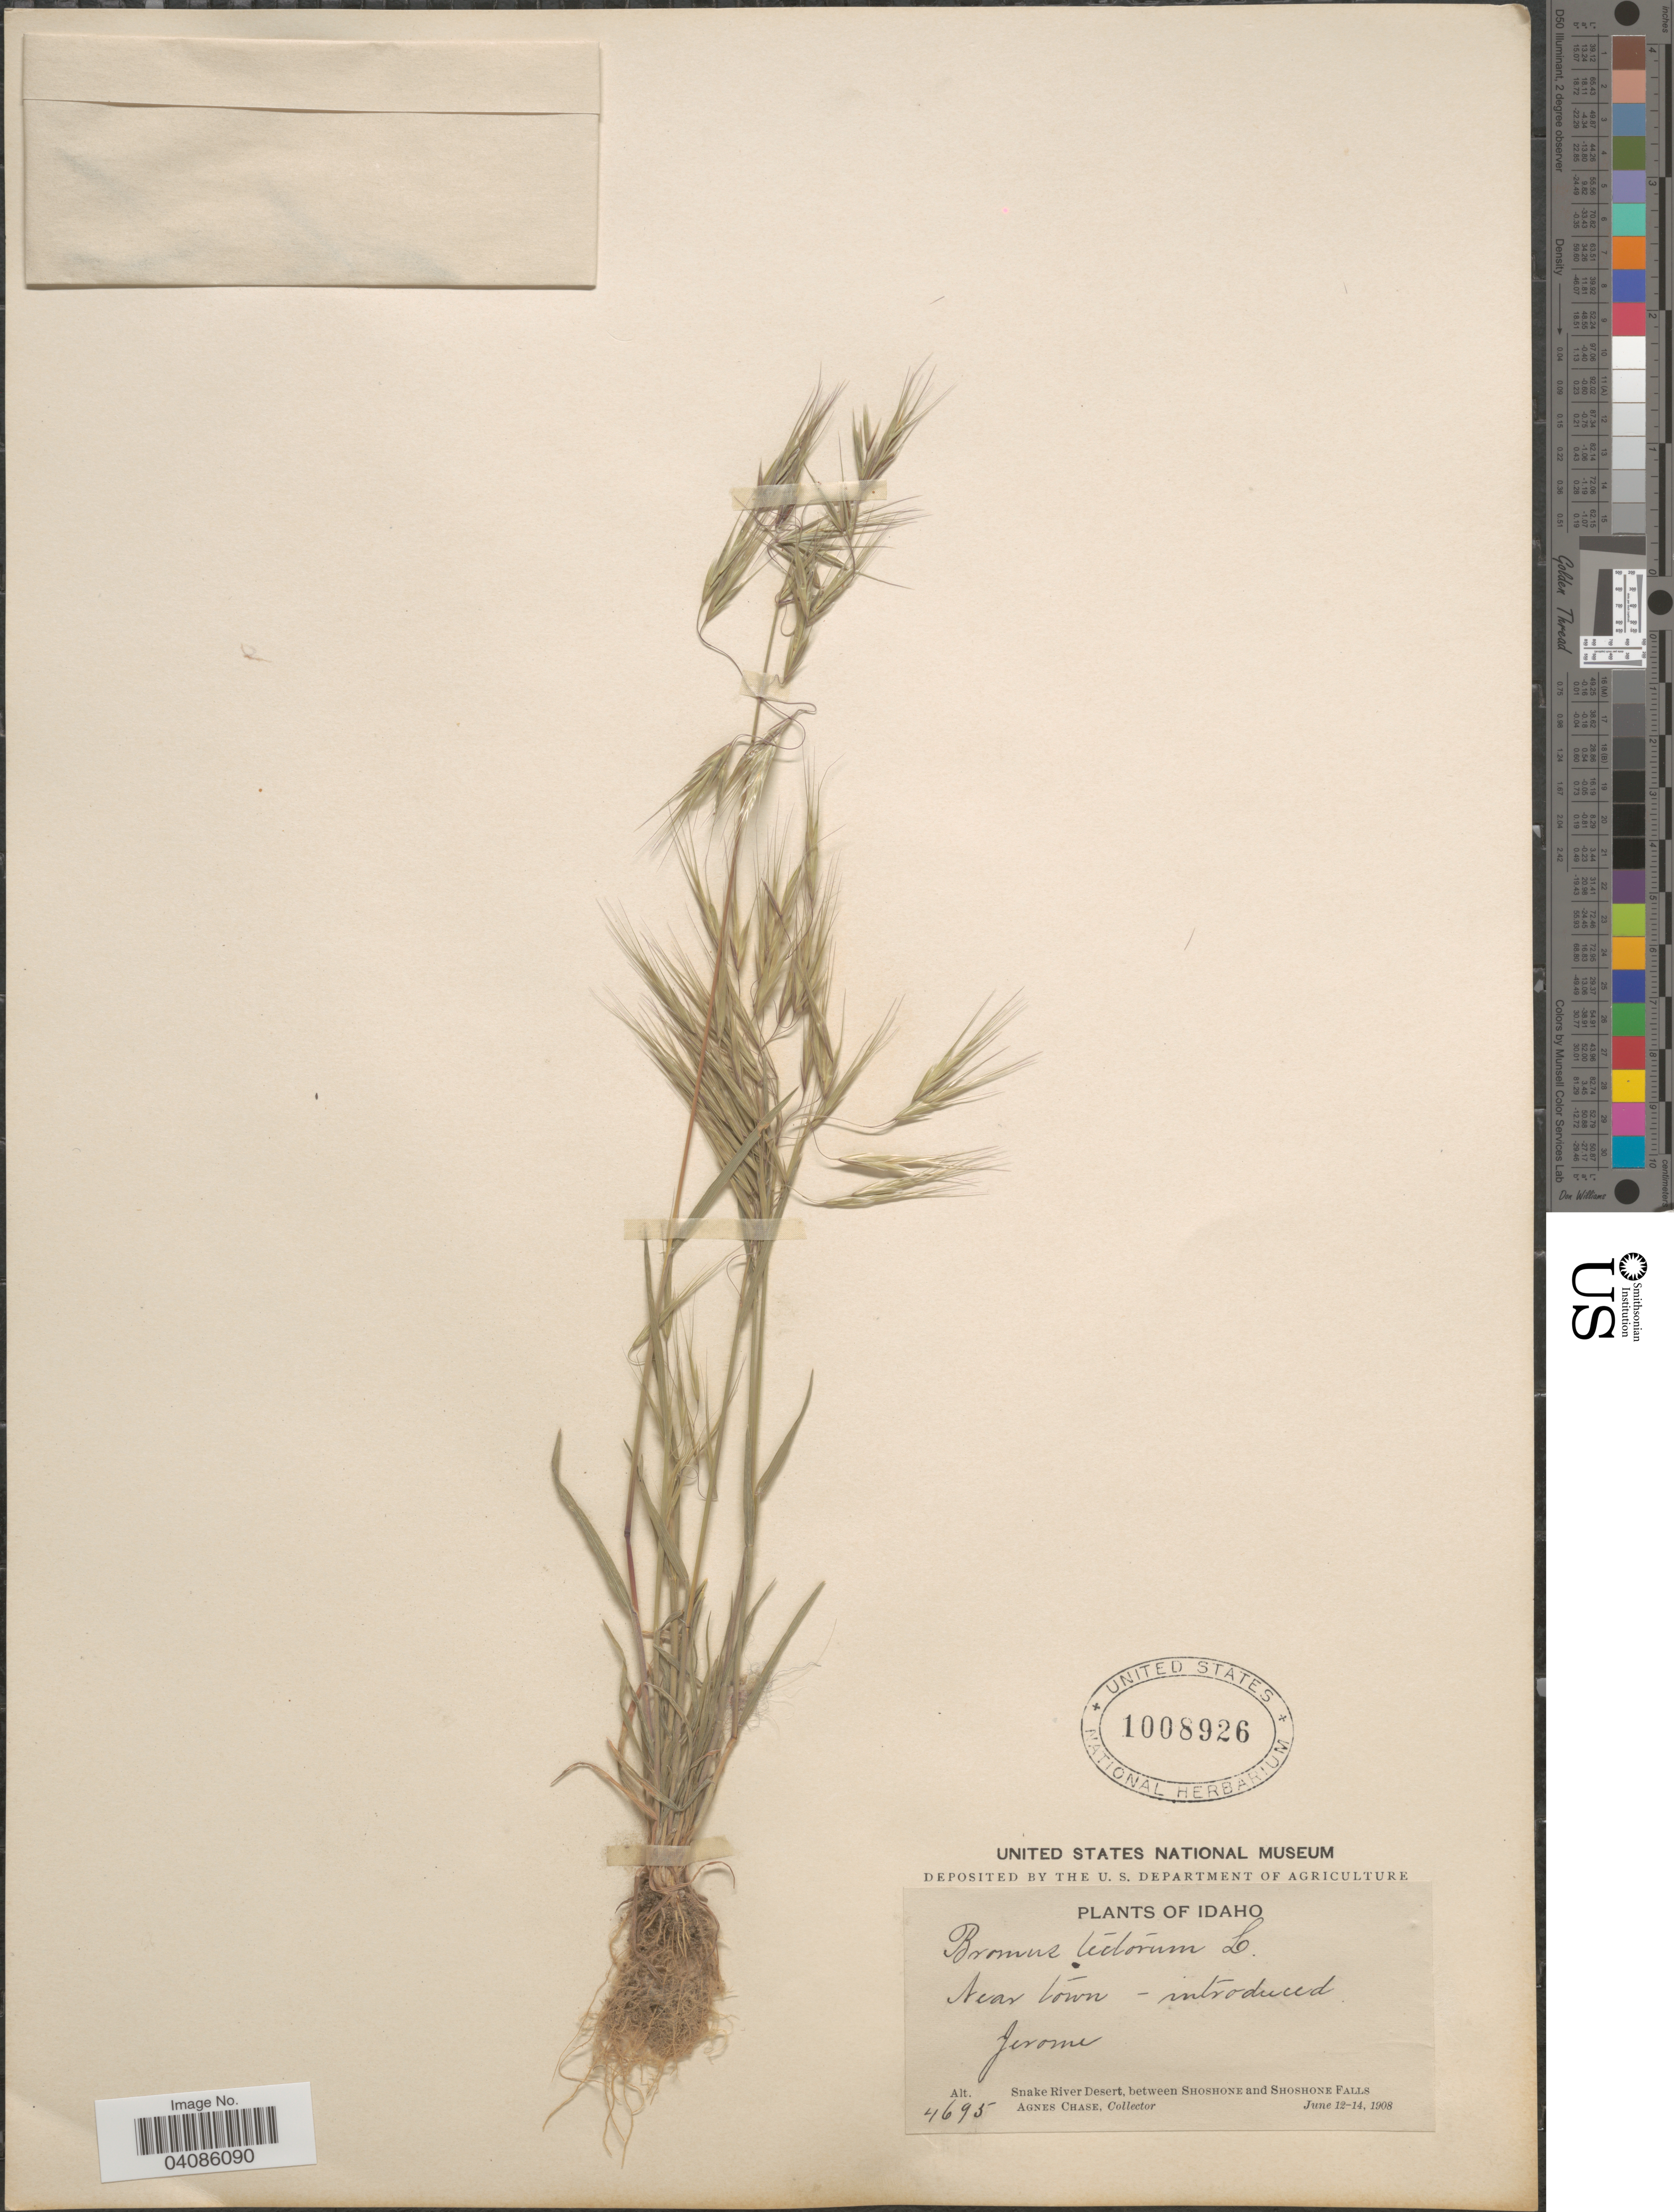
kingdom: Plantae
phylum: Tracheophyta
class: Liliopsida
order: Poales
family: Poaceae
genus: Bromus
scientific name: Bromus tectorum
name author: L.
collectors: A. Chase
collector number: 4695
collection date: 1908-06-12/1908-06-14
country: United States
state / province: Idaho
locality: Near town. Jerome. Snake River Desert, between Shoshone and Shoshone Falls.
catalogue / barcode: US 1008926